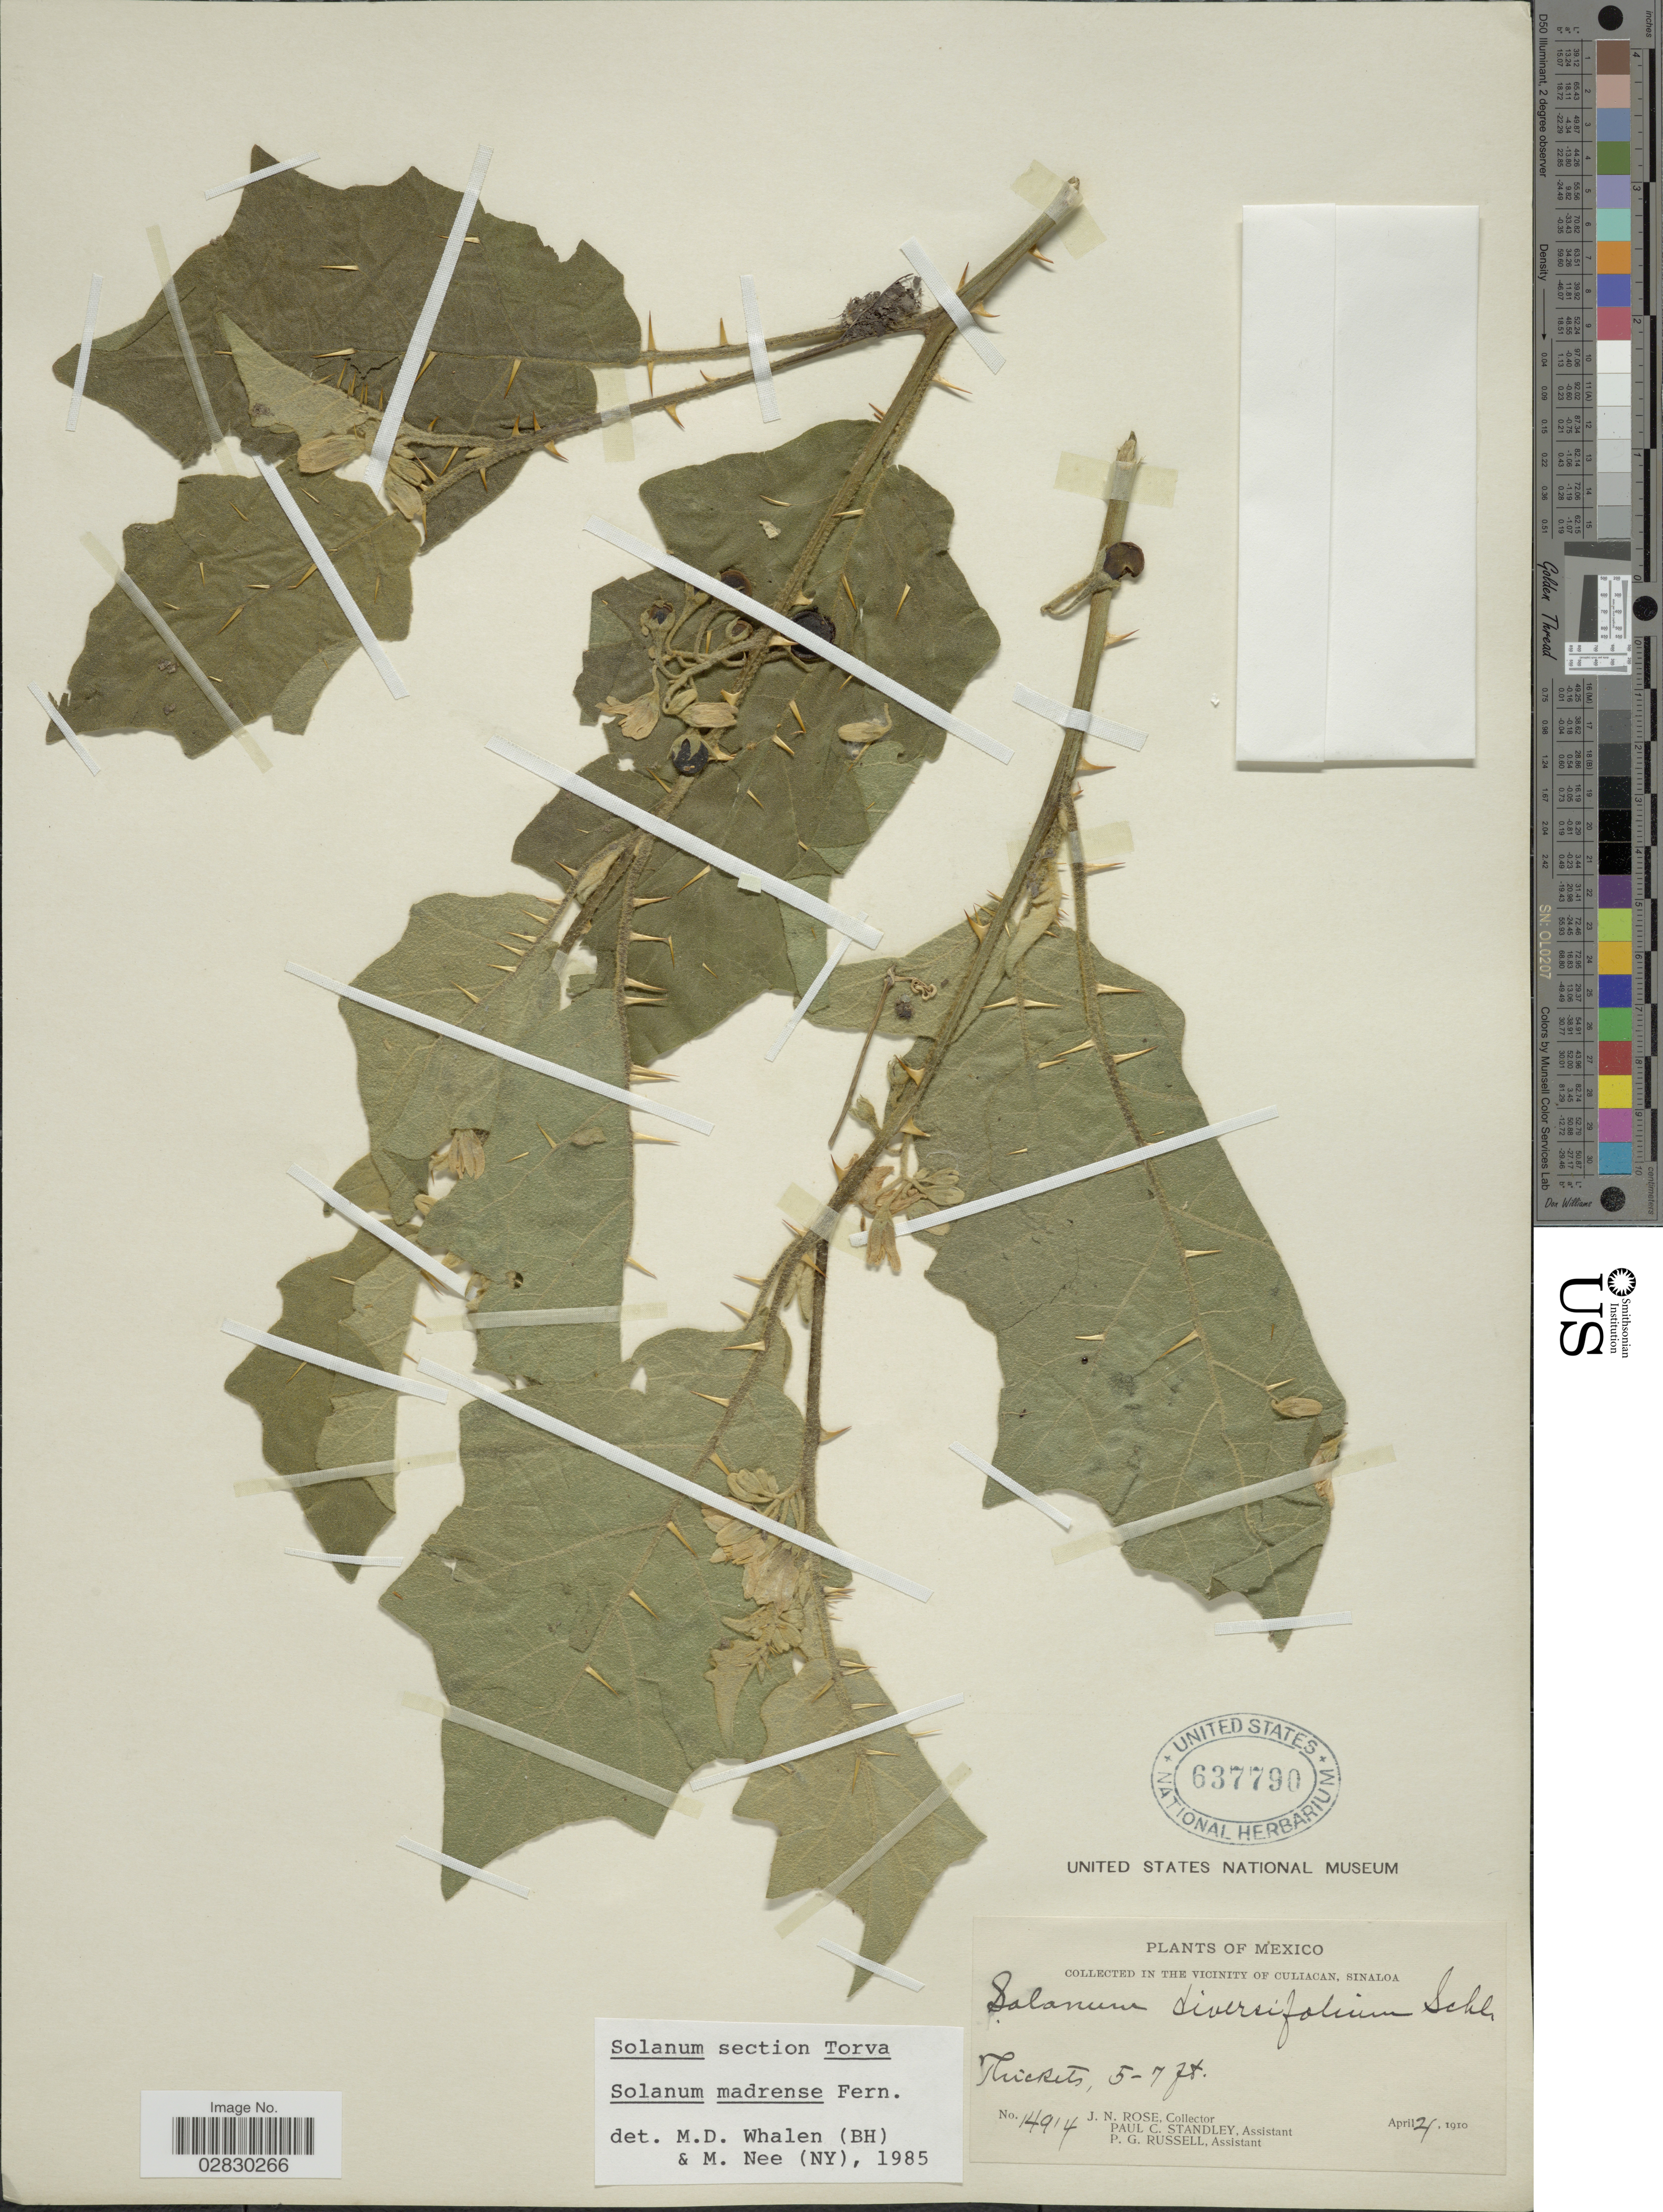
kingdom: Plantae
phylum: Tracheophyta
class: Magnoliopsida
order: Solanales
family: Solanaceae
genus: Solanum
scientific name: Solanum madrense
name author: Fernald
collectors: J. N. Rose, P. C. Standley & P. G. Russell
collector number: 14914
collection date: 1910-04-21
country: Mexico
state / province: Sinaloa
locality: In the vicinity of Culiacan.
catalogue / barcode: US 637790